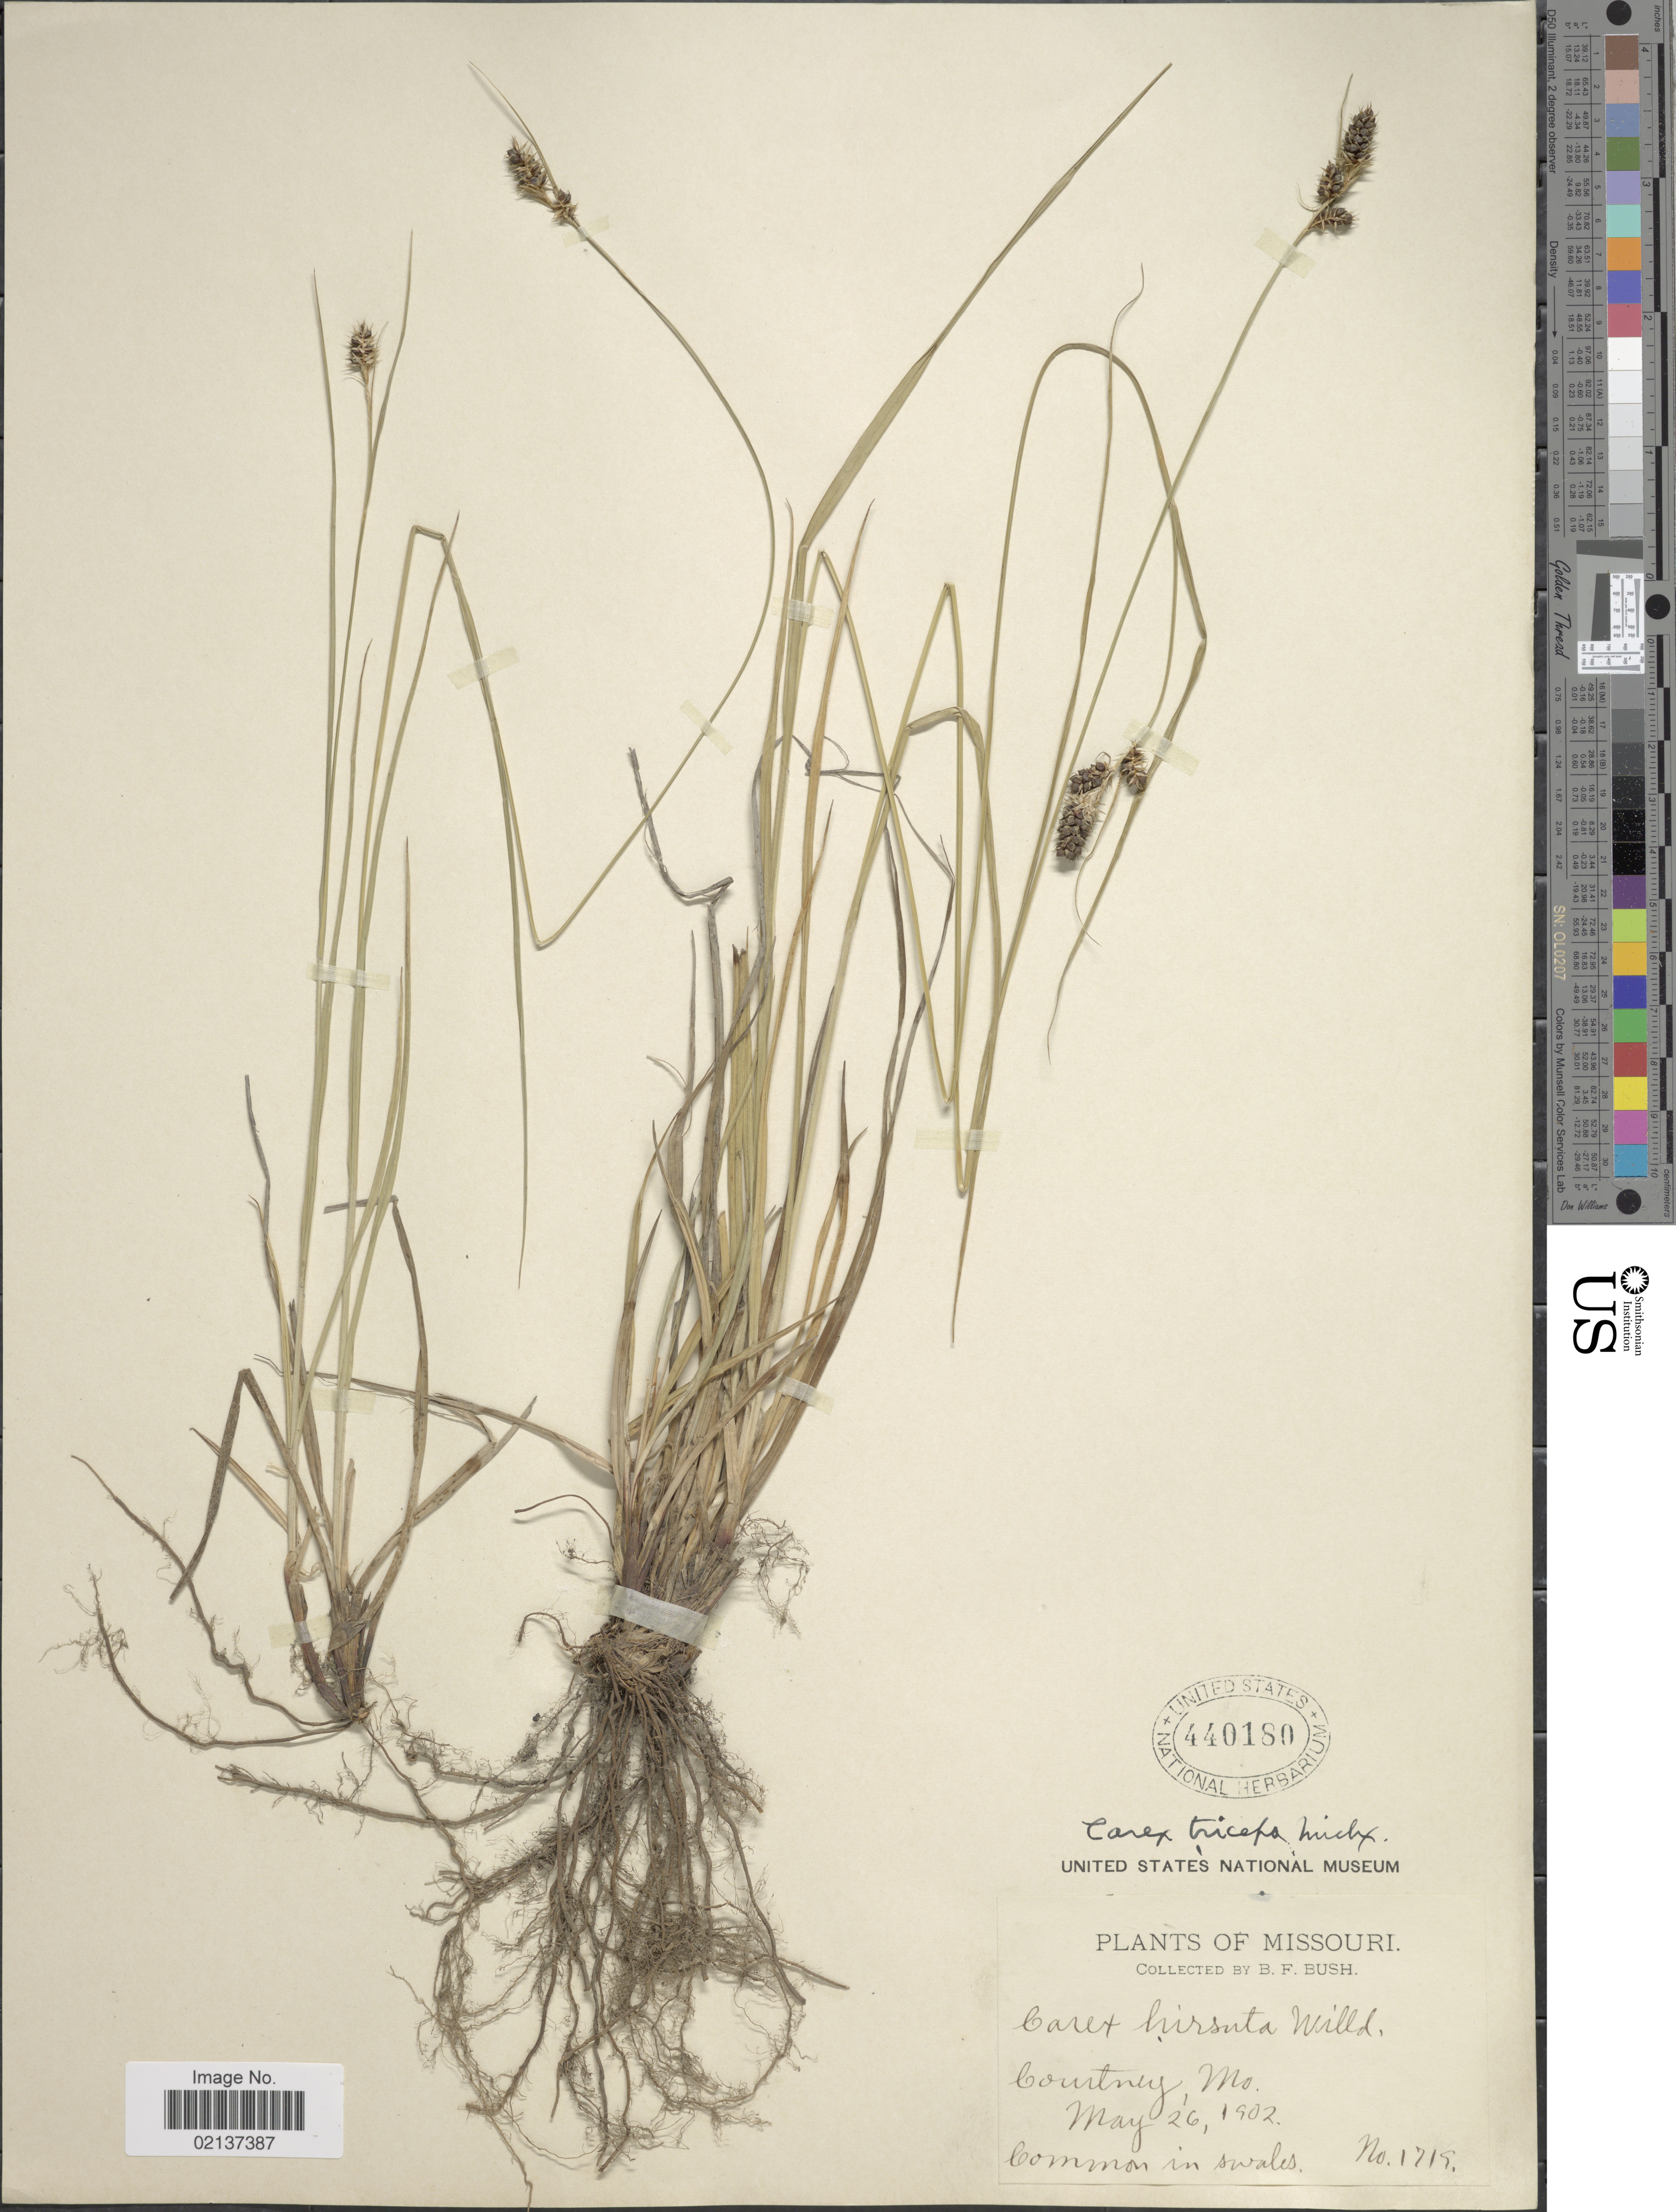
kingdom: Plantae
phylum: Tracheophyta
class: Liliopsida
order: Poales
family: Cyperaceae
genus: Carex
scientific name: Carex hirsutella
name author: Mack.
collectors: B. F. Bush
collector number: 1719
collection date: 1902-05-26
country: United States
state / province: Missouri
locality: Courtney, Mo.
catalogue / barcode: US 440180